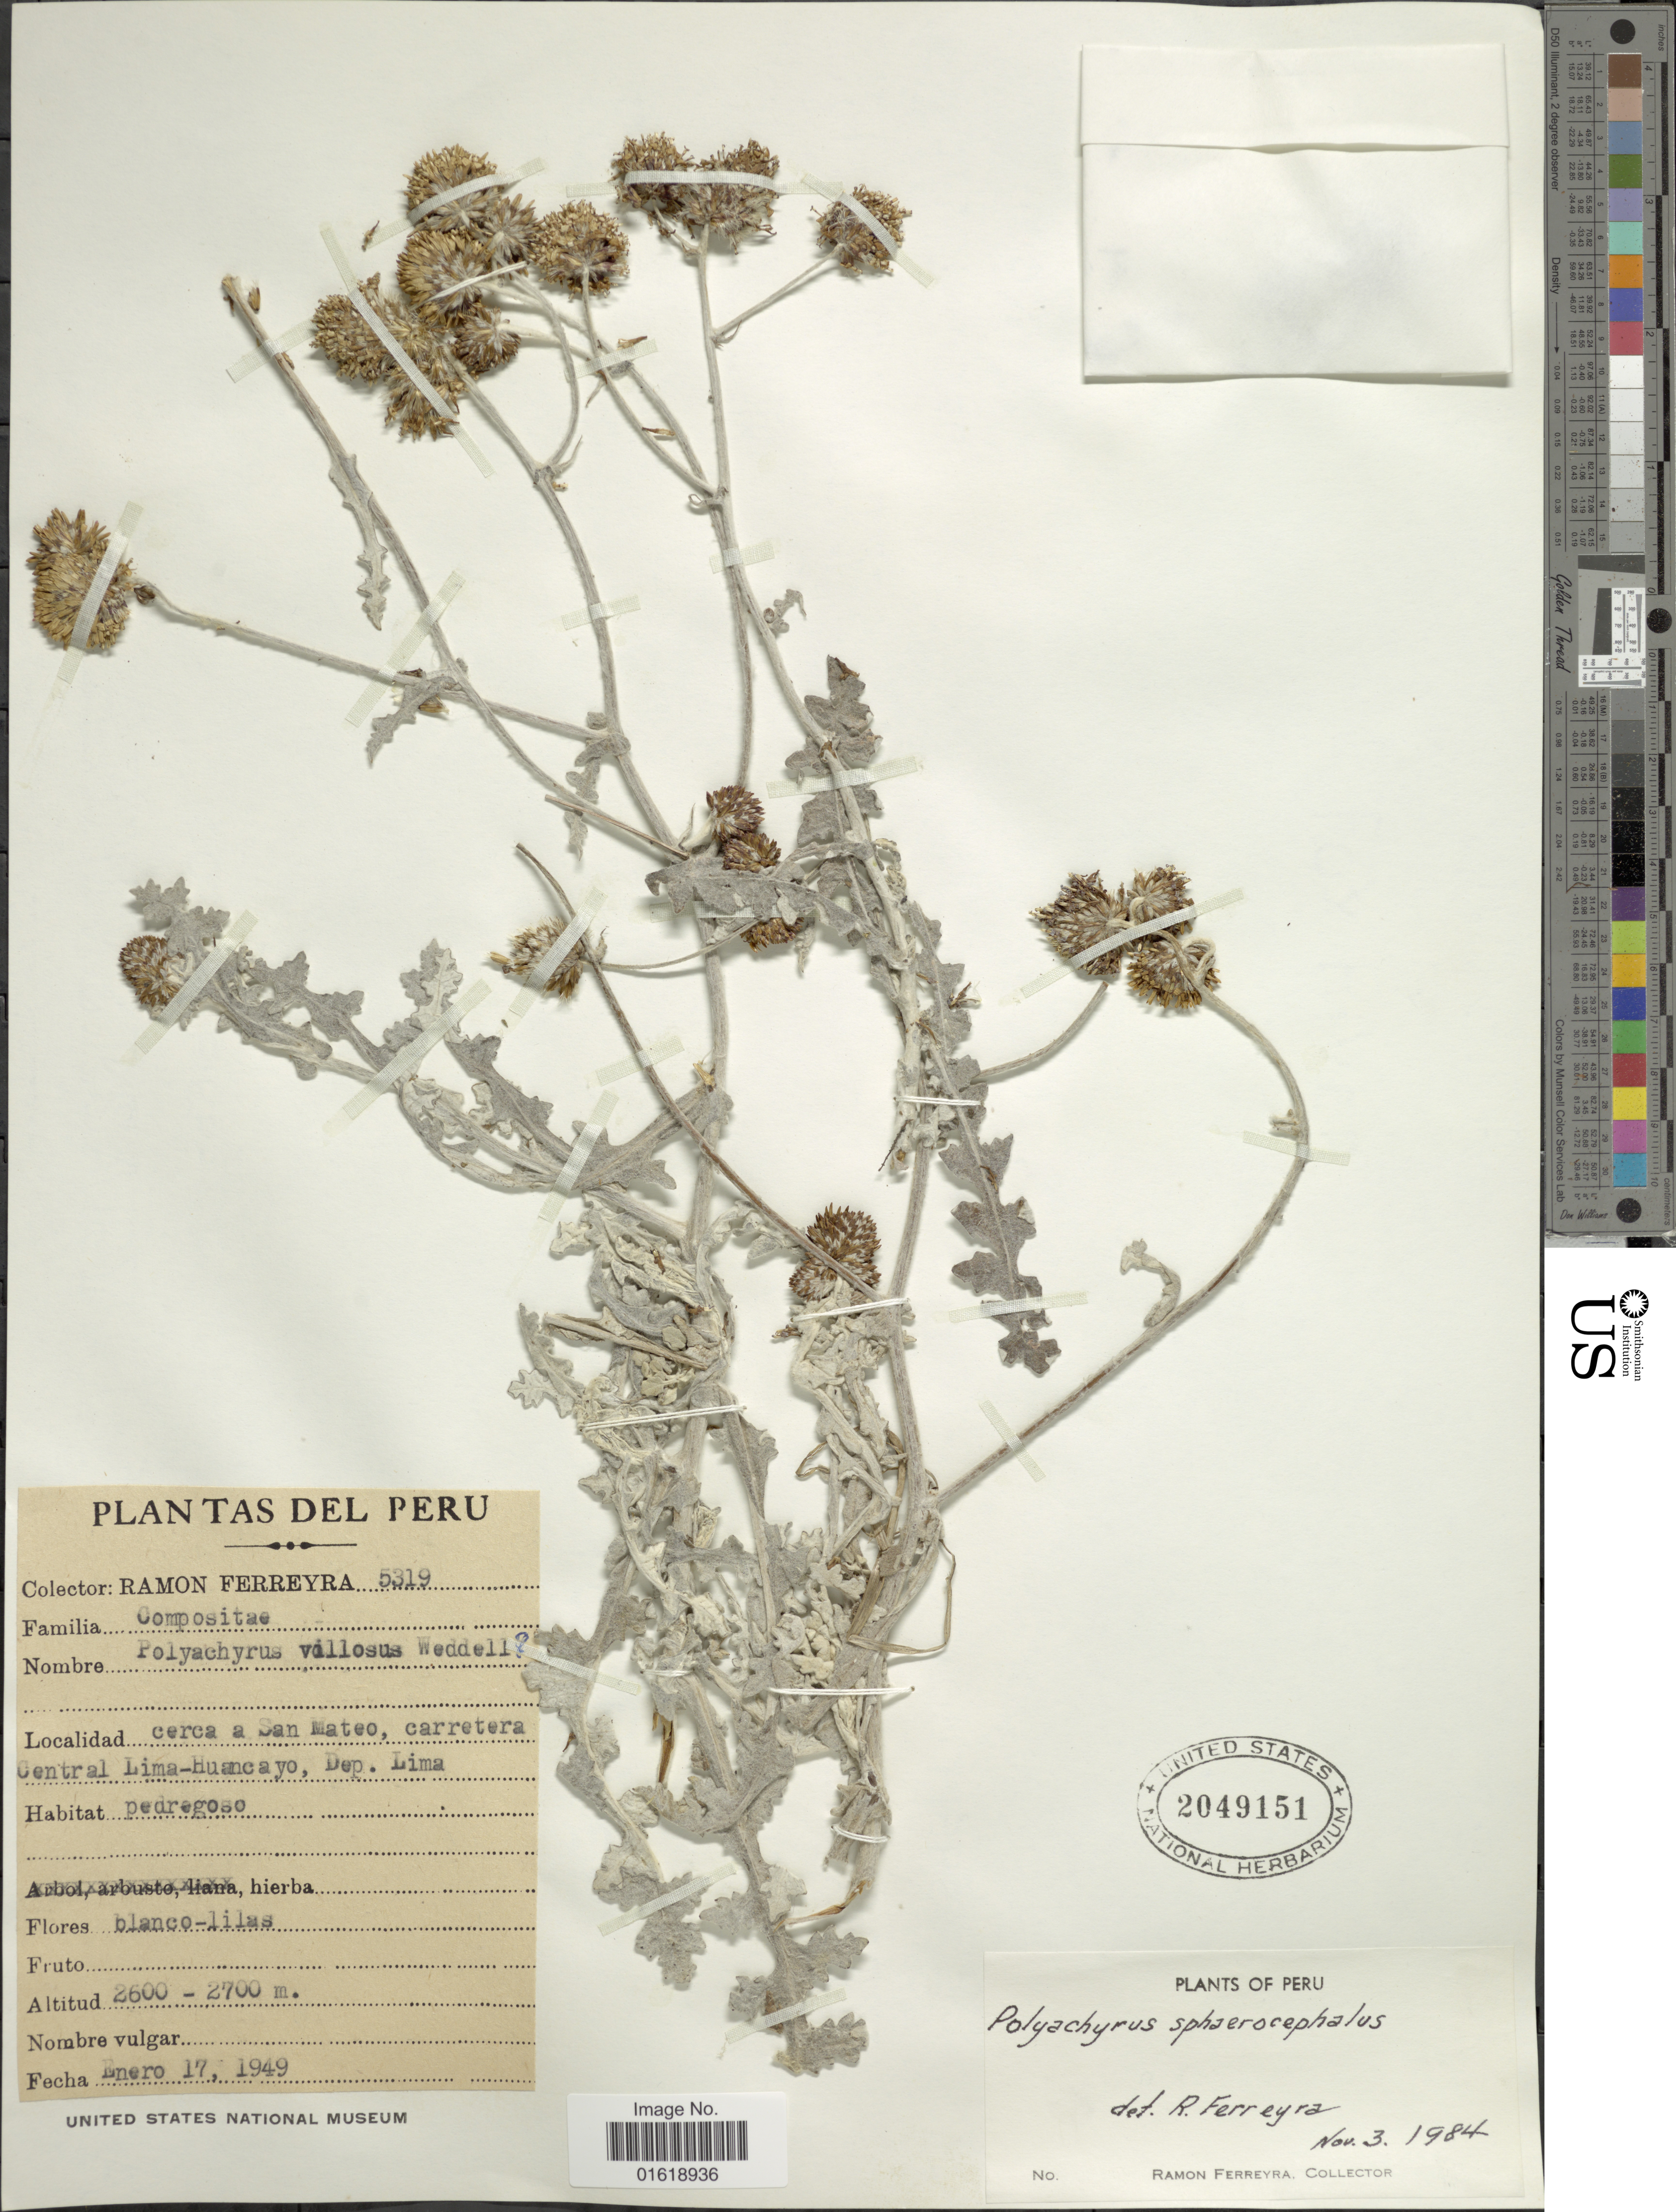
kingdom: Plantae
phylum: Tracheophyta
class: Magnoliopsida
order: Asterales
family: Asteraceae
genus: Polyachyrus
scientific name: Polyachyrus sphaerocephalus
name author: D. Don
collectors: R. A. Ferreyra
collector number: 5319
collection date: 1949-01-17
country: Peru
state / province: Lima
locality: Cerca a San Mateo, carretera Central Lima-Huancayo, Dep. Lima.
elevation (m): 2600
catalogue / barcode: US 2049151